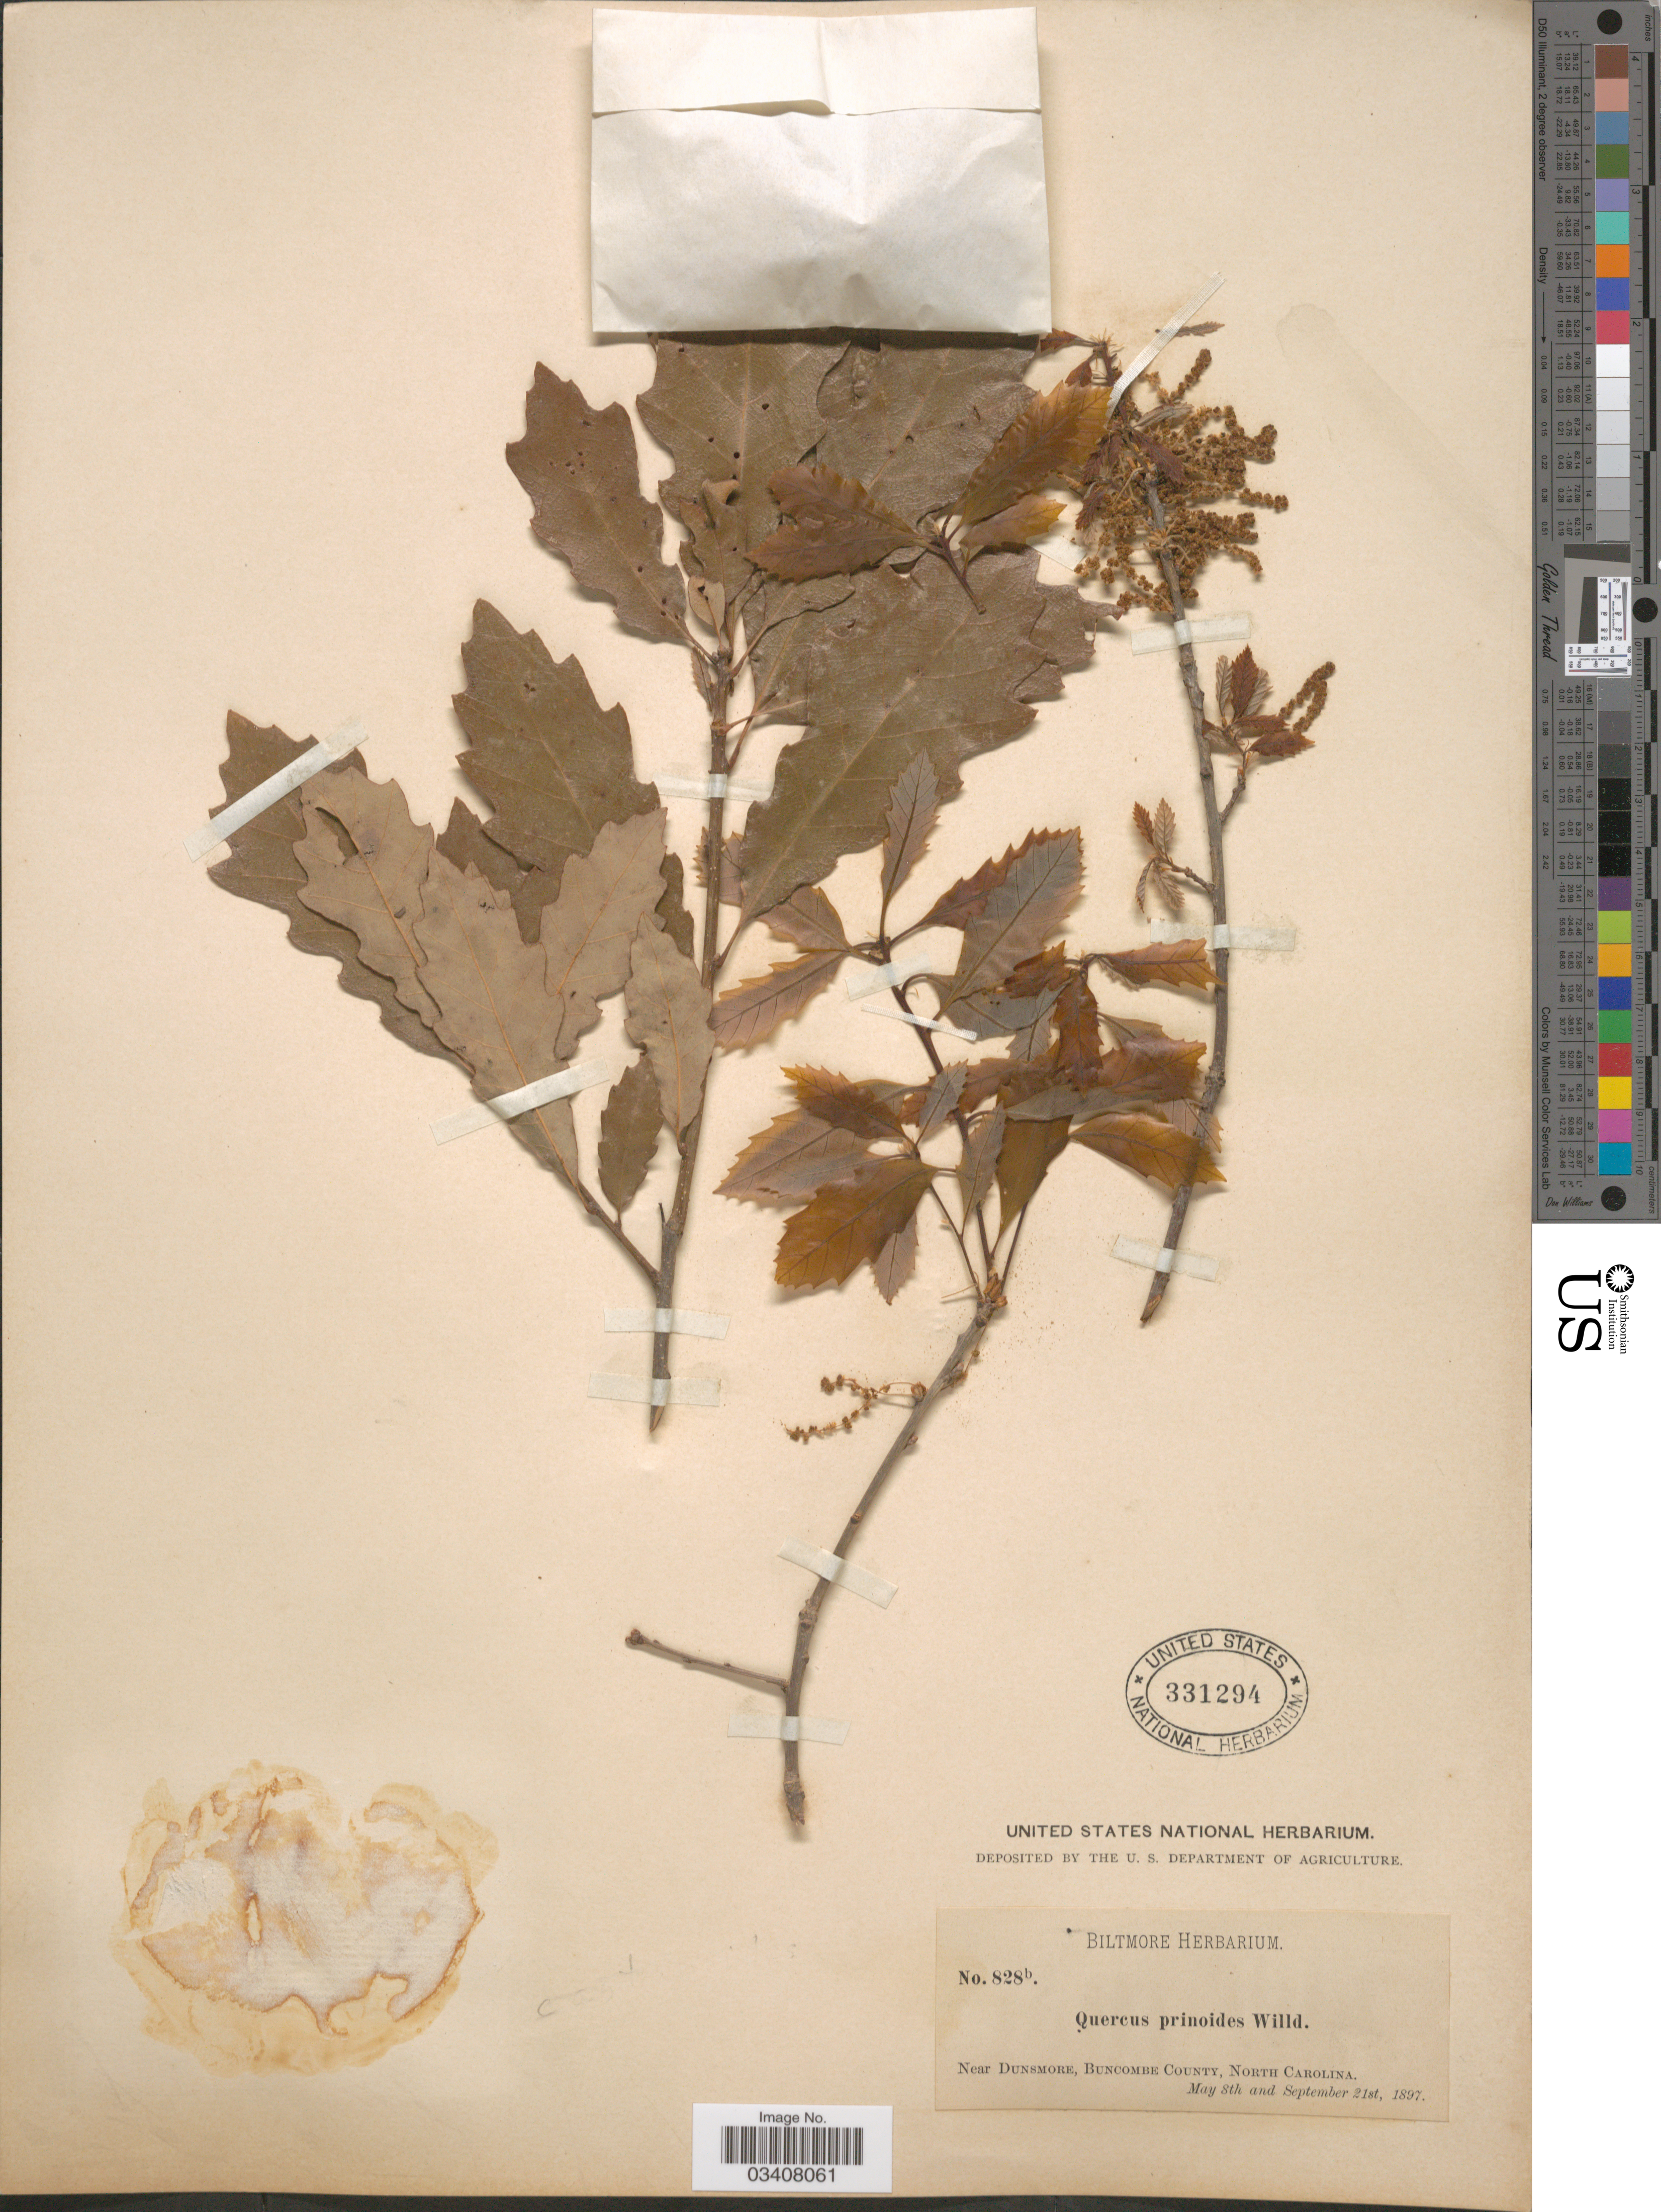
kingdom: Plantae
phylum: Tracheophyta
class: Magnoliopsida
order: Fagales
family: Fagaceae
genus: Quercus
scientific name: Quercus prinoides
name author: Willd.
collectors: ex herb. Biltmore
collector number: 828b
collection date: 1897-05-08/1897-09-21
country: United States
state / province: North Carolina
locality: Near Dunsmore, Buncombe County.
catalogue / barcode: US 331294